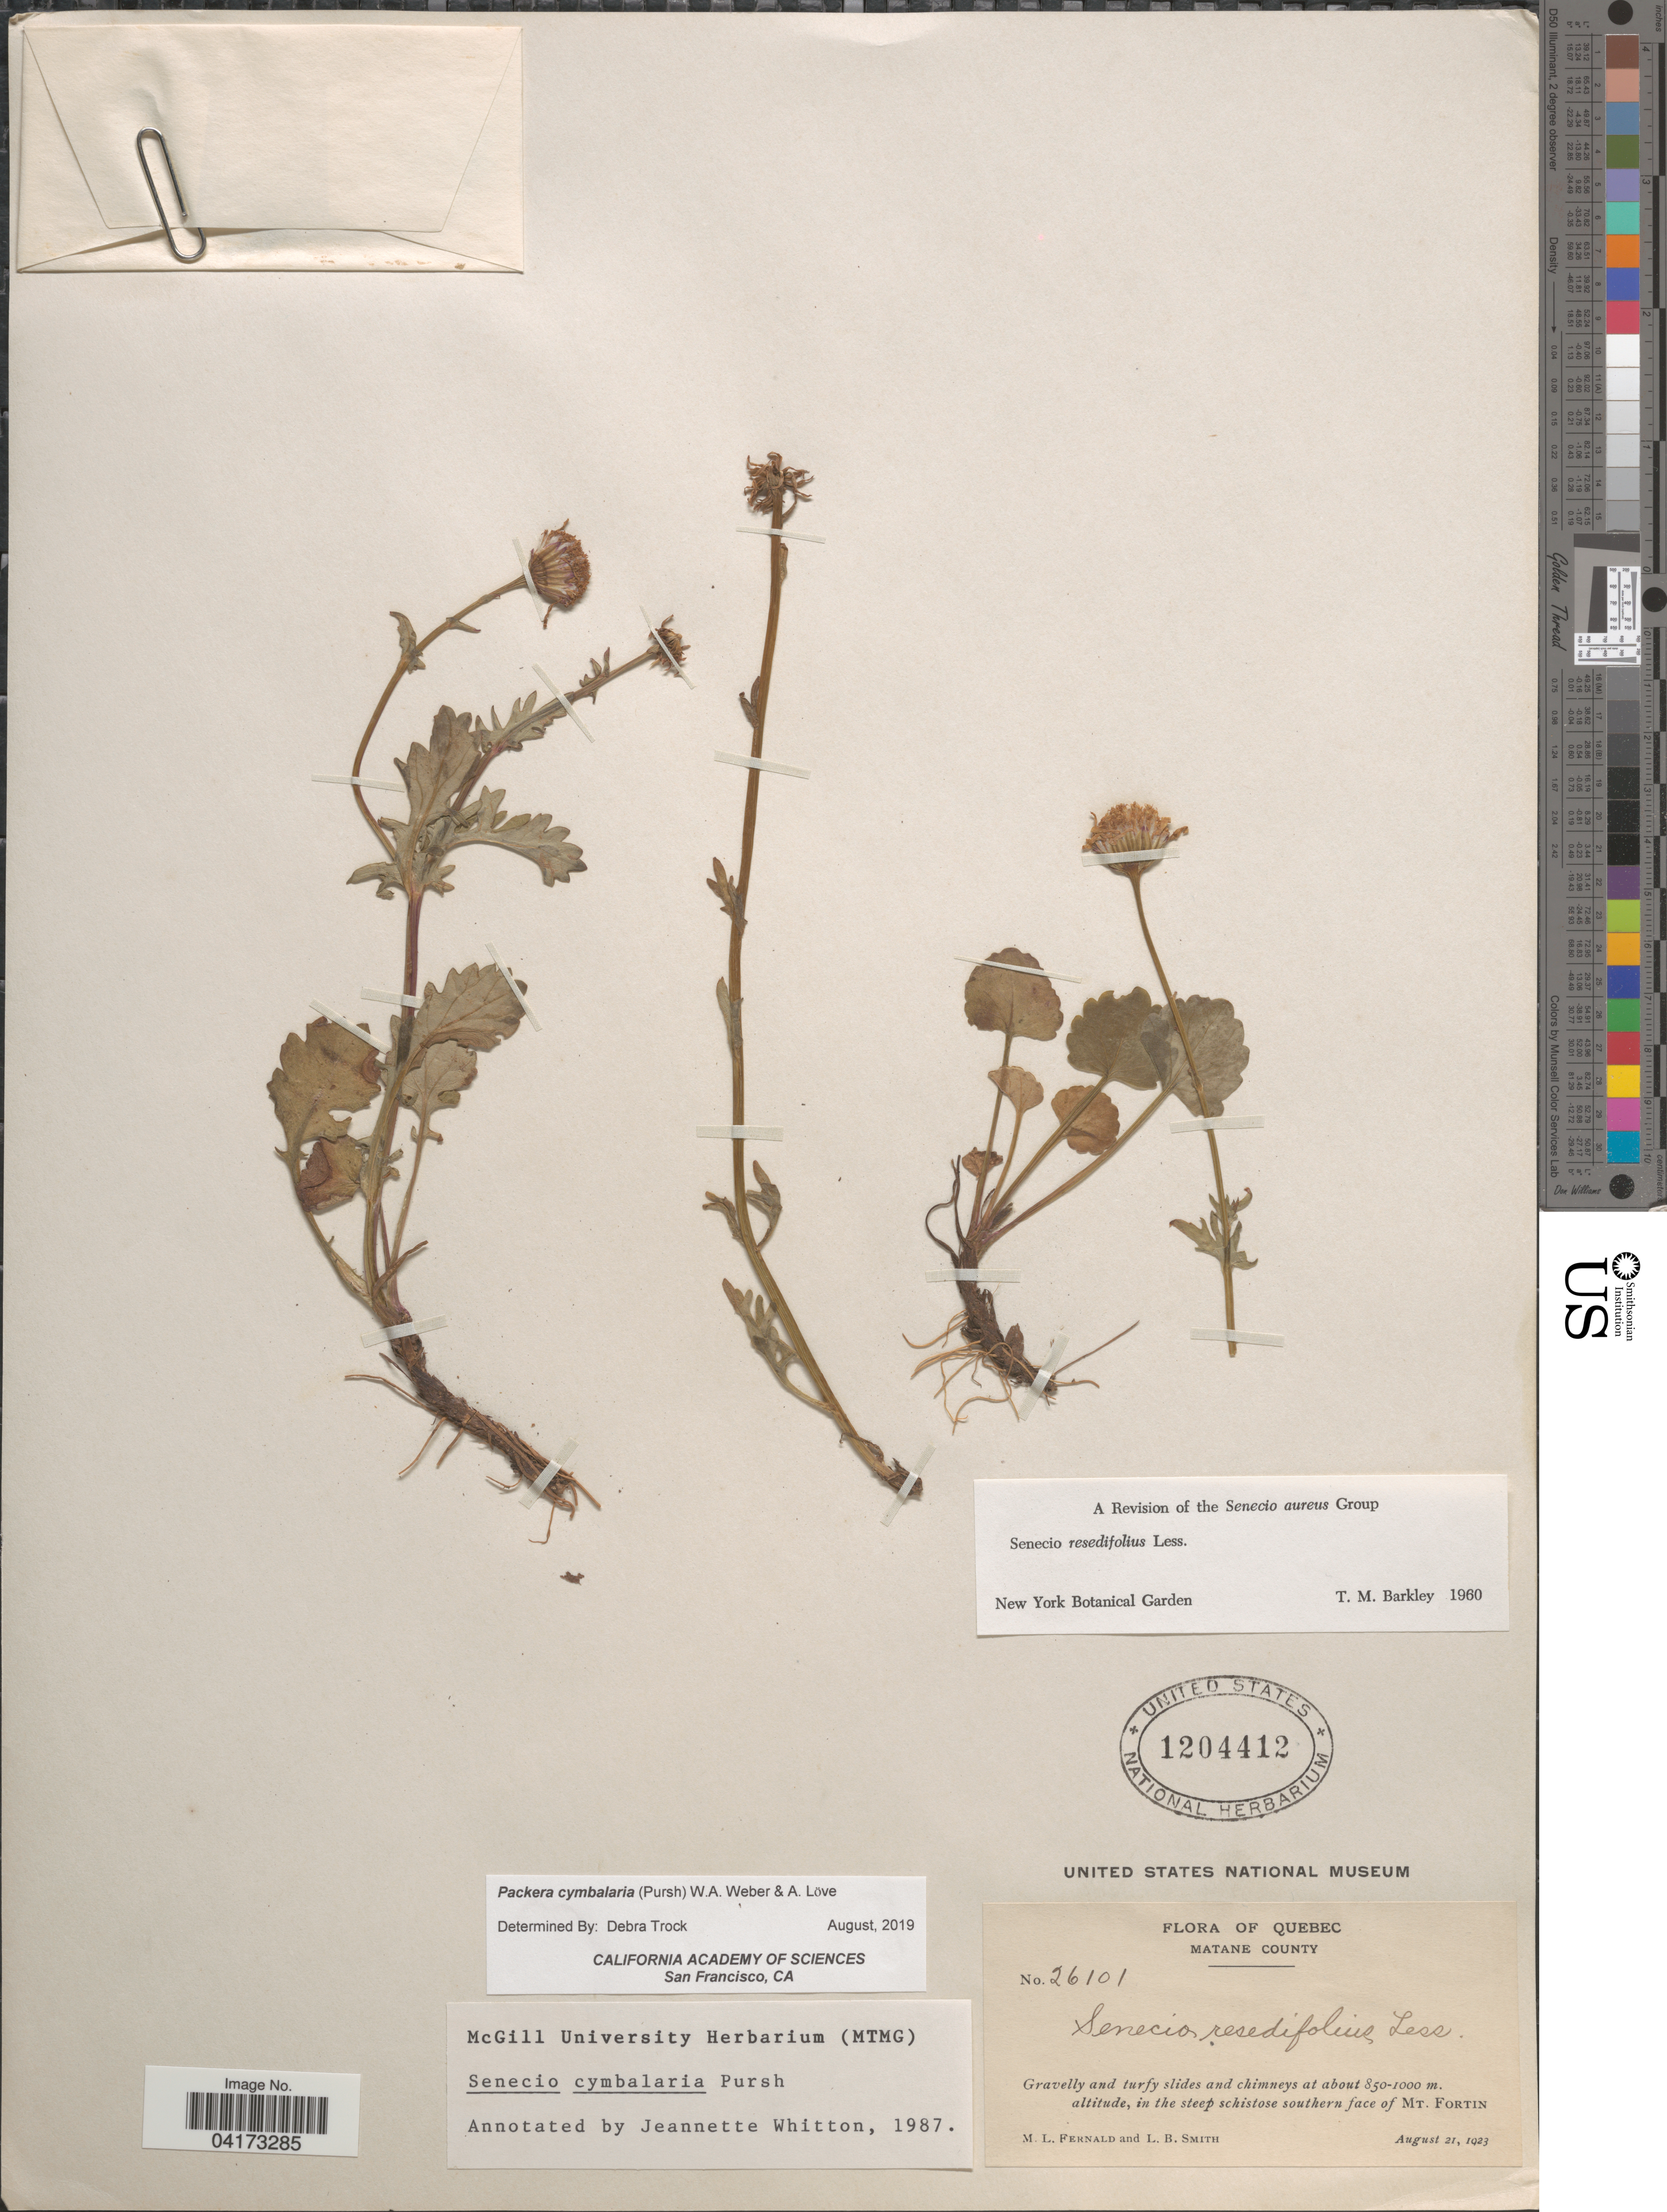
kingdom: Plantae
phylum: Tracheophyta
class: Magnoliopsida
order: Asterales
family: Asteraceae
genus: Packera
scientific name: Packera cymbalaria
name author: (Pursh) W.A. Weber & Á. Löve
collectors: M. L. Fernald & L. Smith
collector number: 26101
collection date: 1923-08-21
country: Canada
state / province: Quebec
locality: Matane County. In the steep schistose southern face of Mt. Fortin.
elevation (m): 850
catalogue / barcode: US 1204412